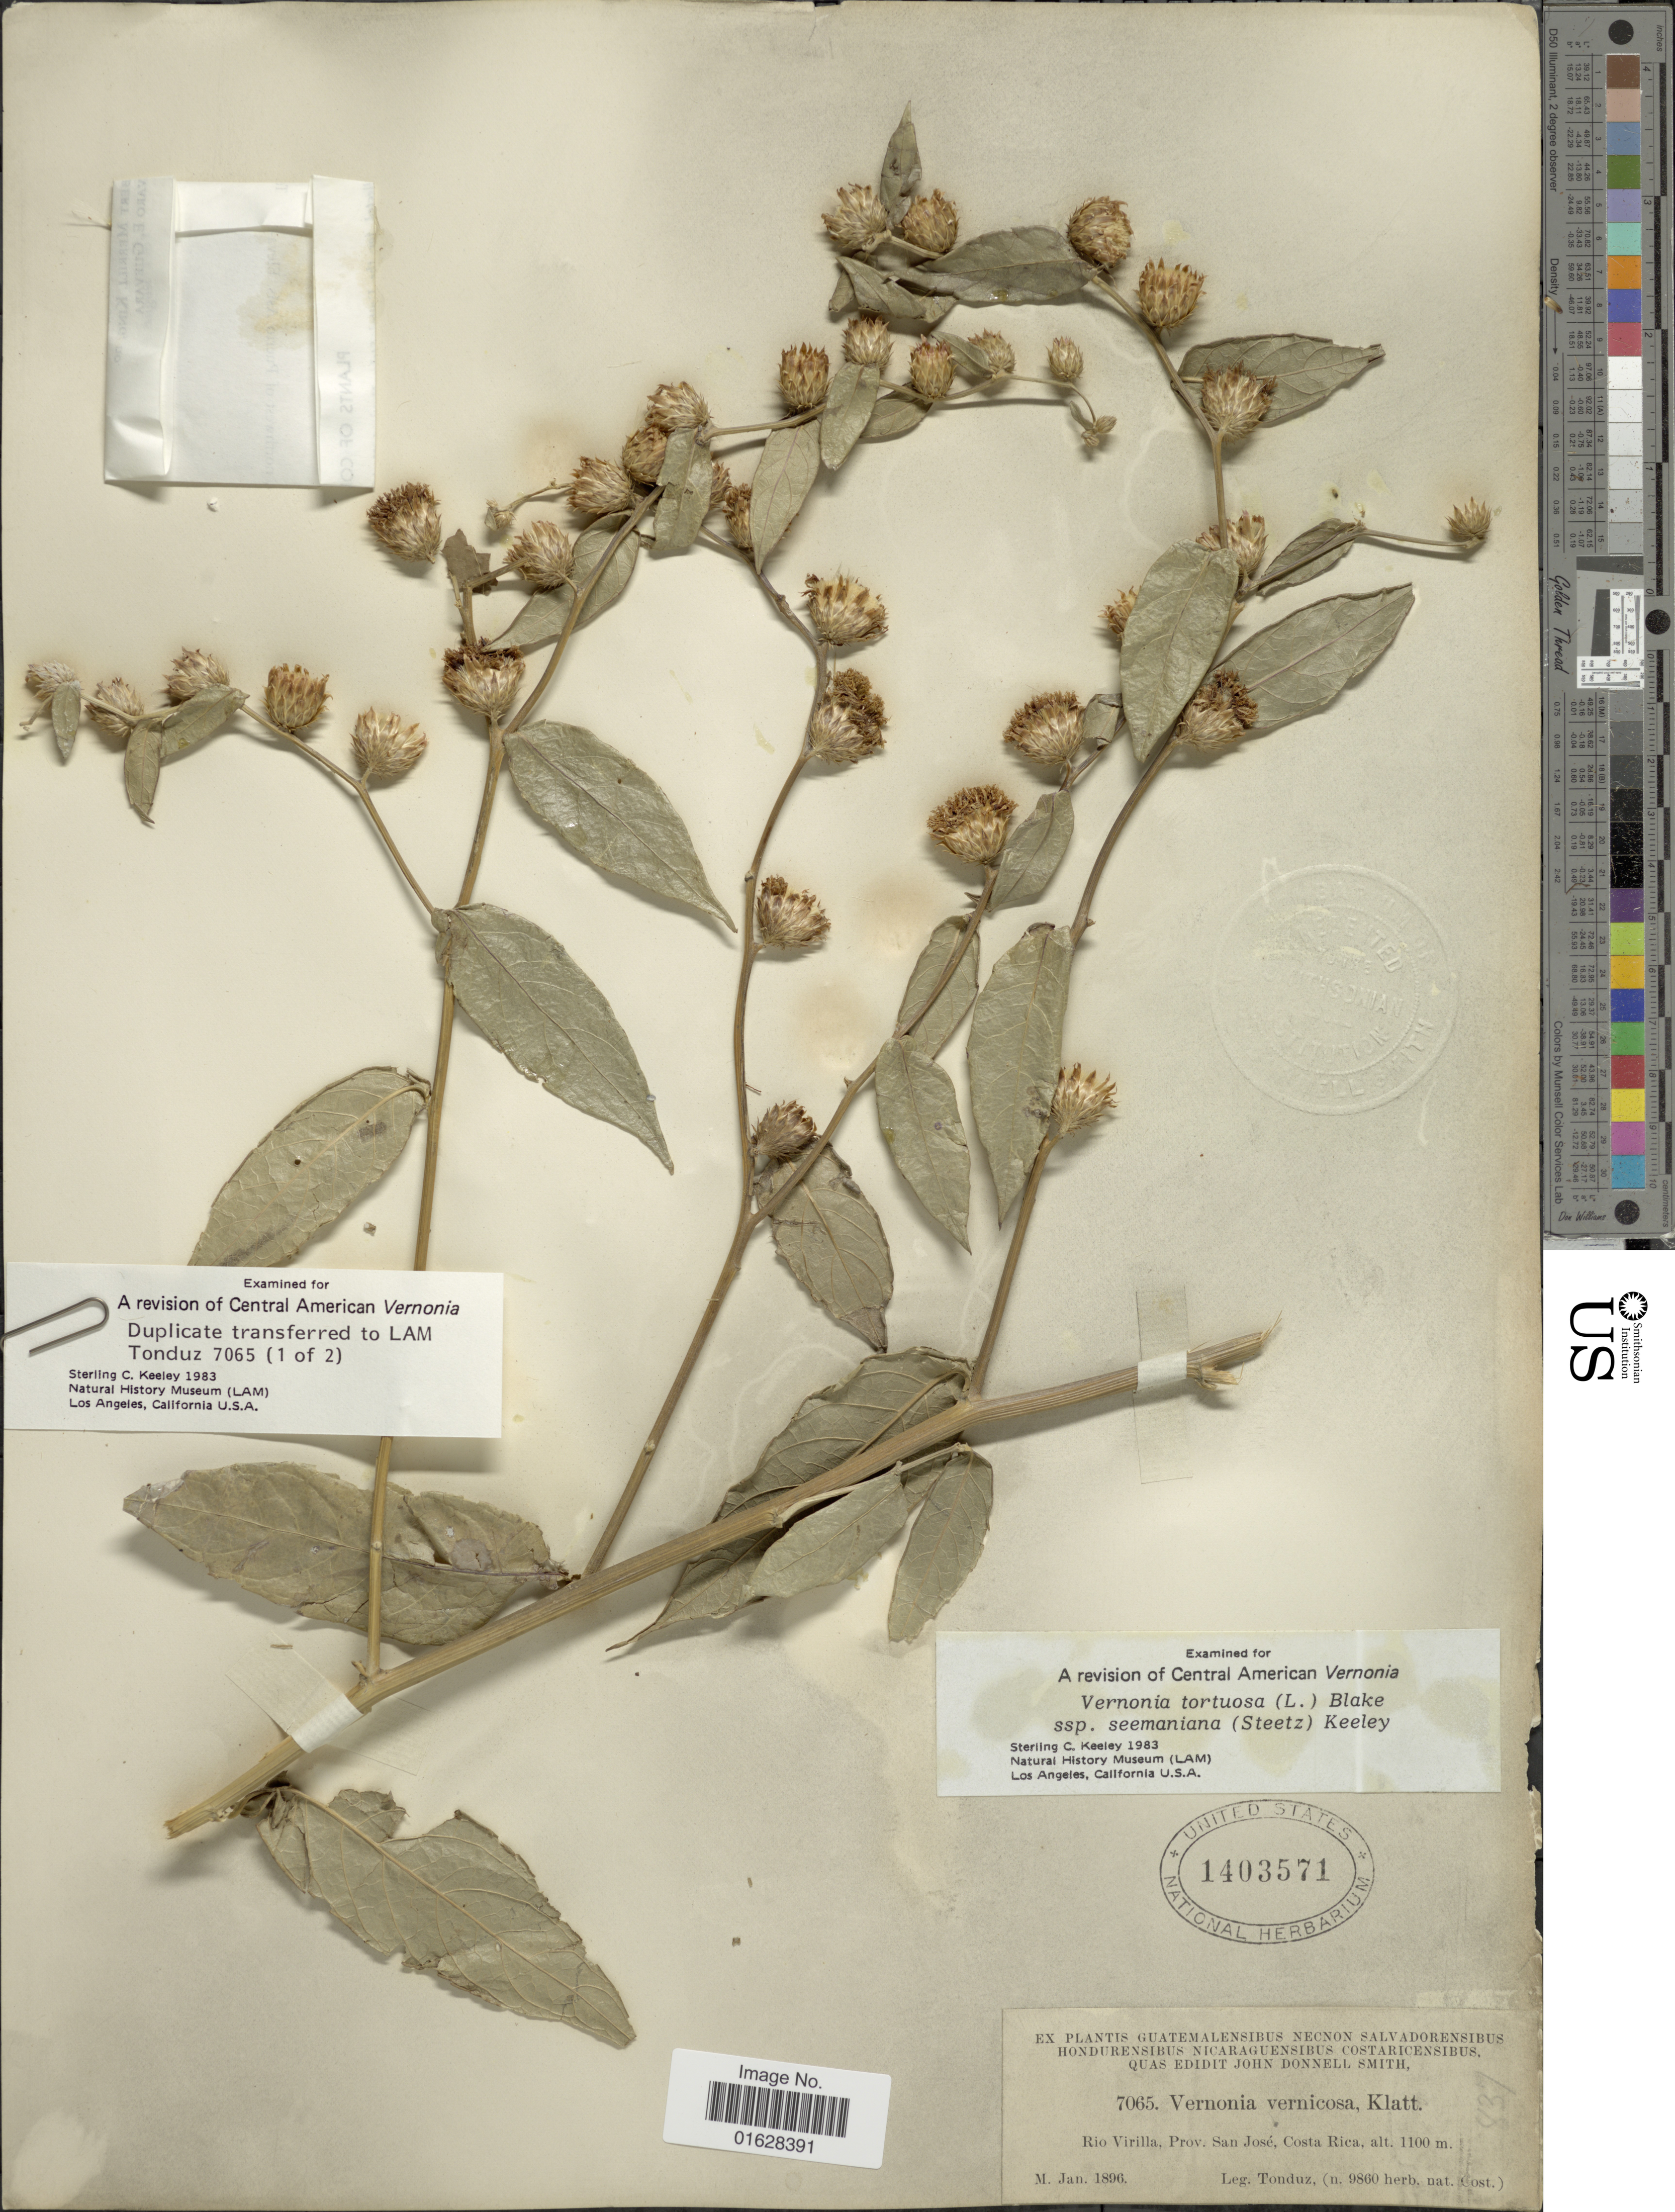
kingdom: Plantae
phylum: Tracheophyta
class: Magnoliopsida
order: Asterales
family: Asteraceae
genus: Lepidaploa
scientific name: Lepidaploa tortuosa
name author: (L.) H. Rob.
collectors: A. Tonduz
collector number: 7065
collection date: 1896-01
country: Costa Rica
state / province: San José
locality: Rio Virilla, Prov. San Jose, Costa Rica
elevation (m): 1100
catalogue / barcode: US 1403571